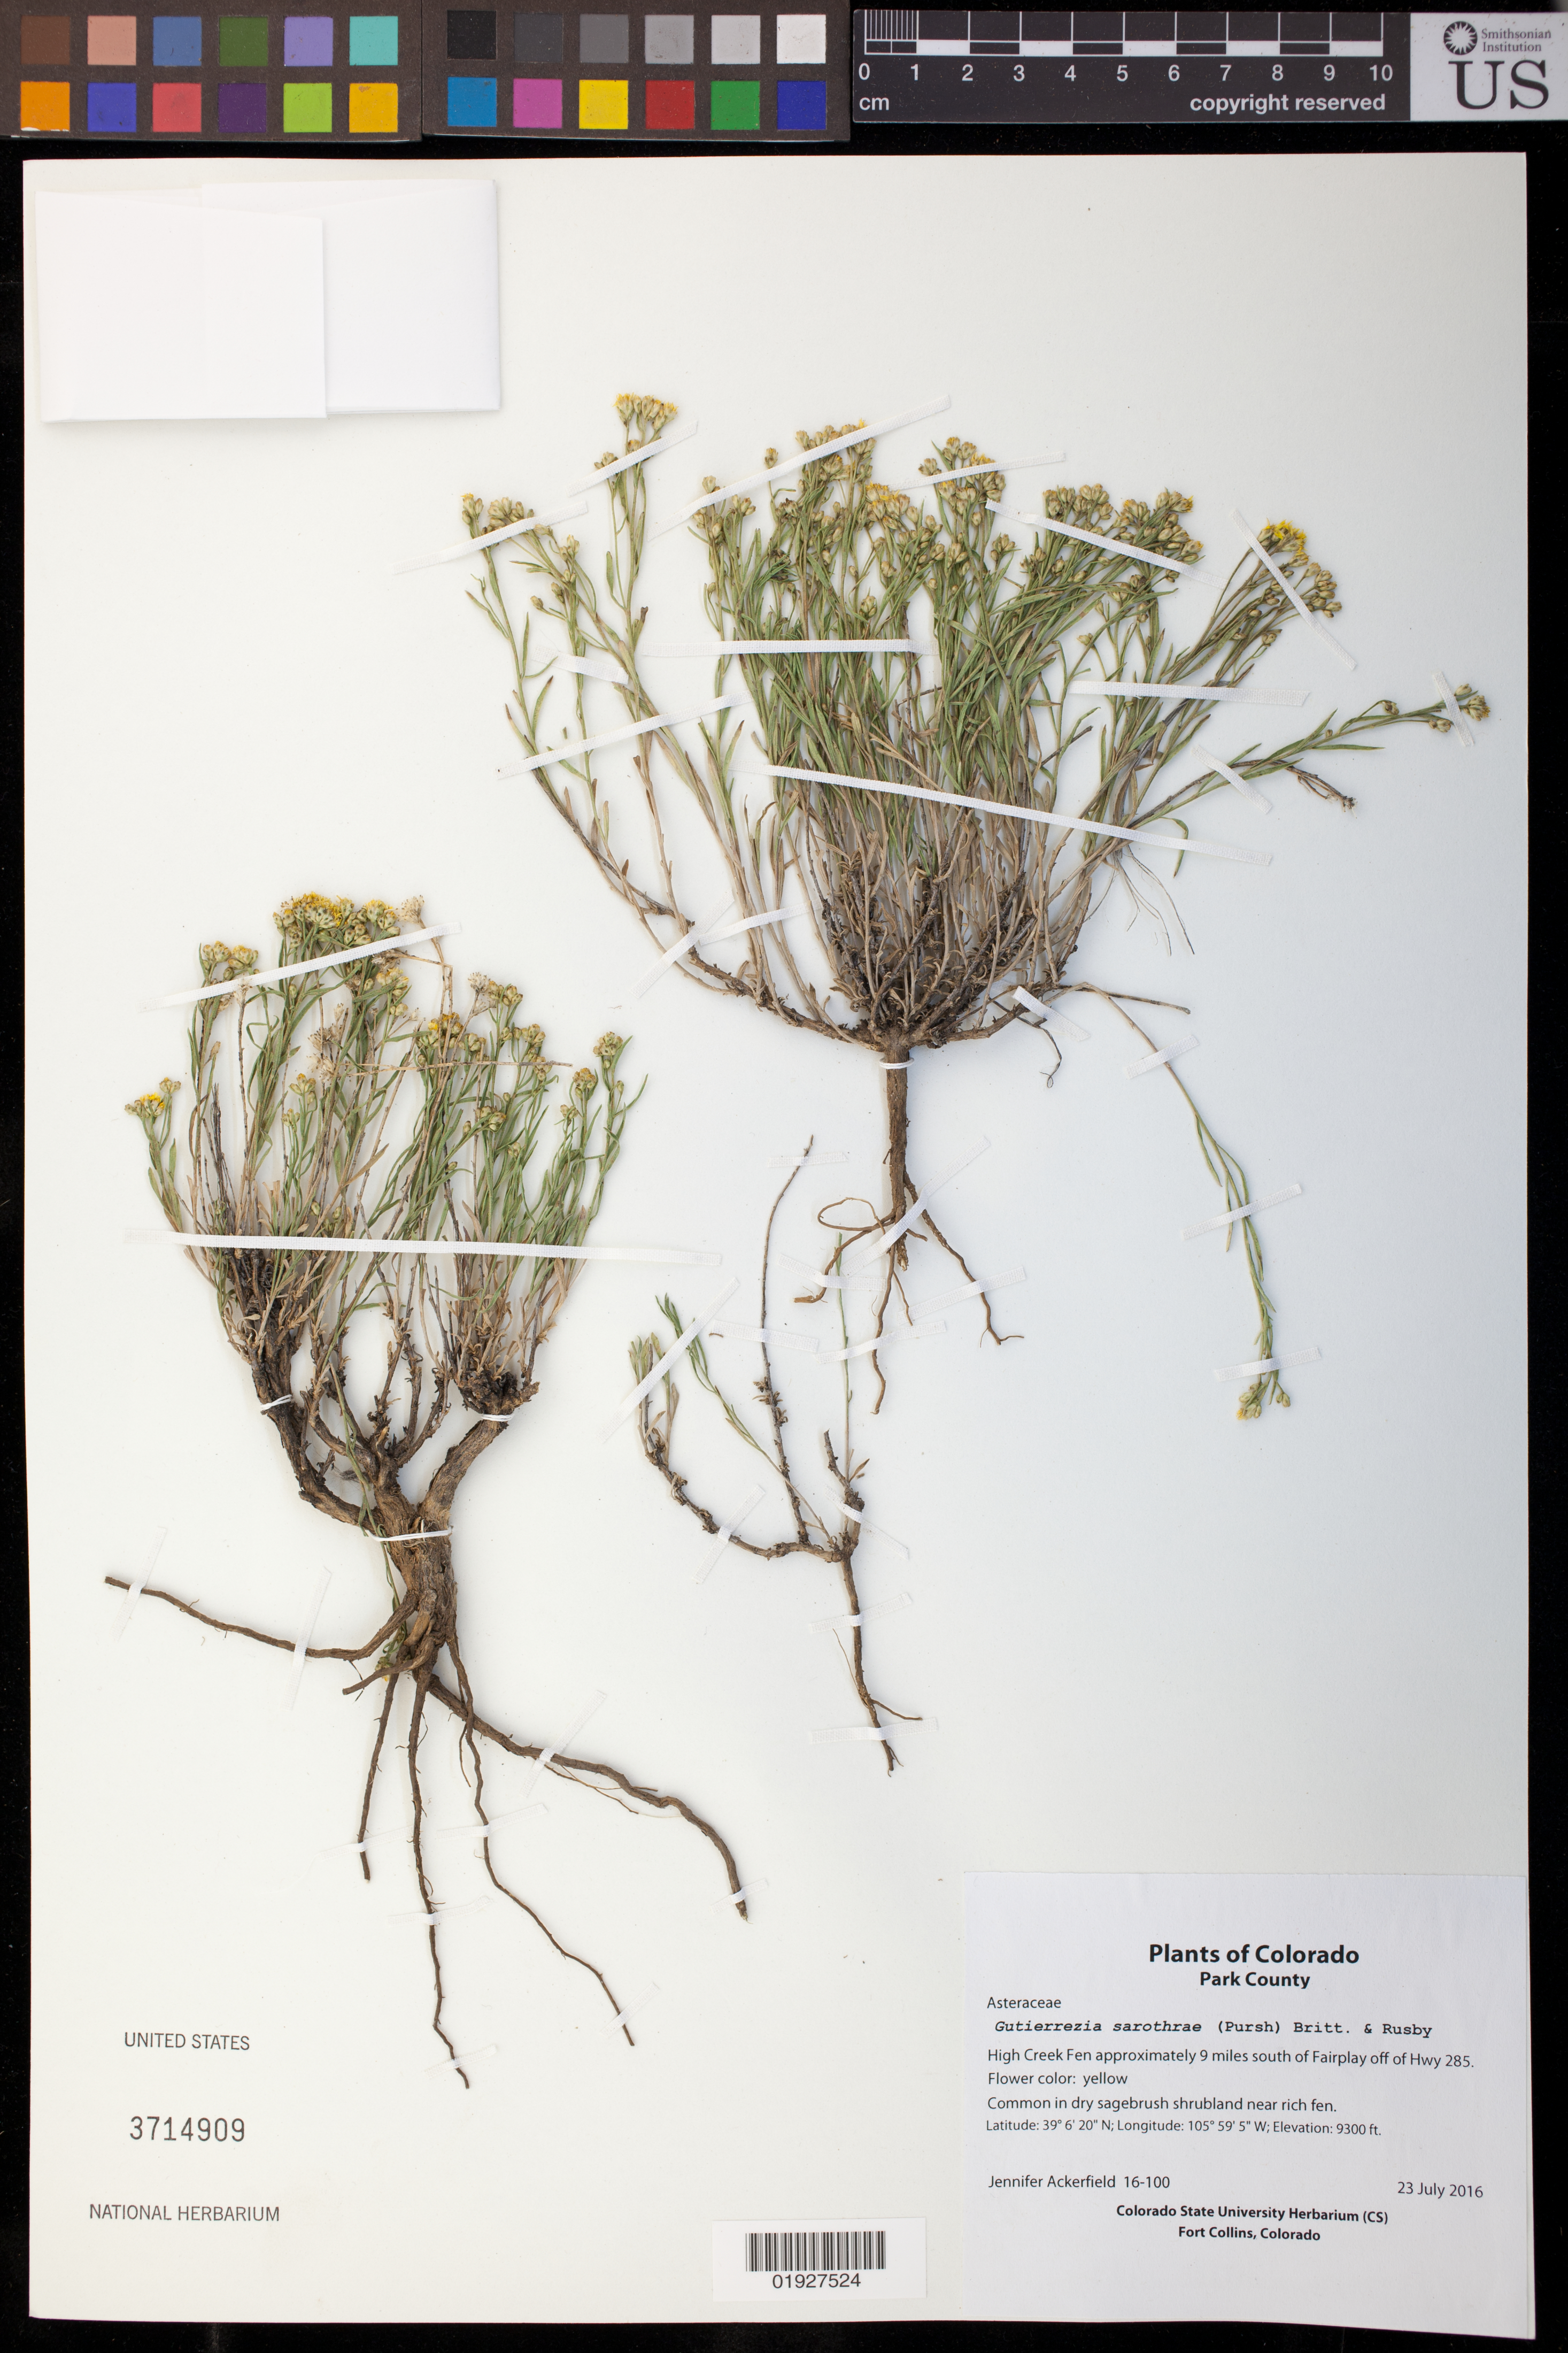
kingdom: Plantae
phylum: Tracheophyta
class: Magnoliopsida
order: Asterales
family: Asteraceae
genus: Gutierrezia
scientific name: Gutierrezia sarothrae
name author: (Pursh) Britton & Rusby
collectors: J. Ackerfield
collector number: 16-100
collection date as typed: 23 July 2016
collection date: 2016-07-23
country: United States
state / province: Colorado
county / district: Park County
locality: High Creek Fen approx. 9 miles S of Fairplay off of Hwy 285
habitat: Common in dry sagebrush shrubland near rich fen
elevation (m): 2835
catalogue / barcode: US 3714909